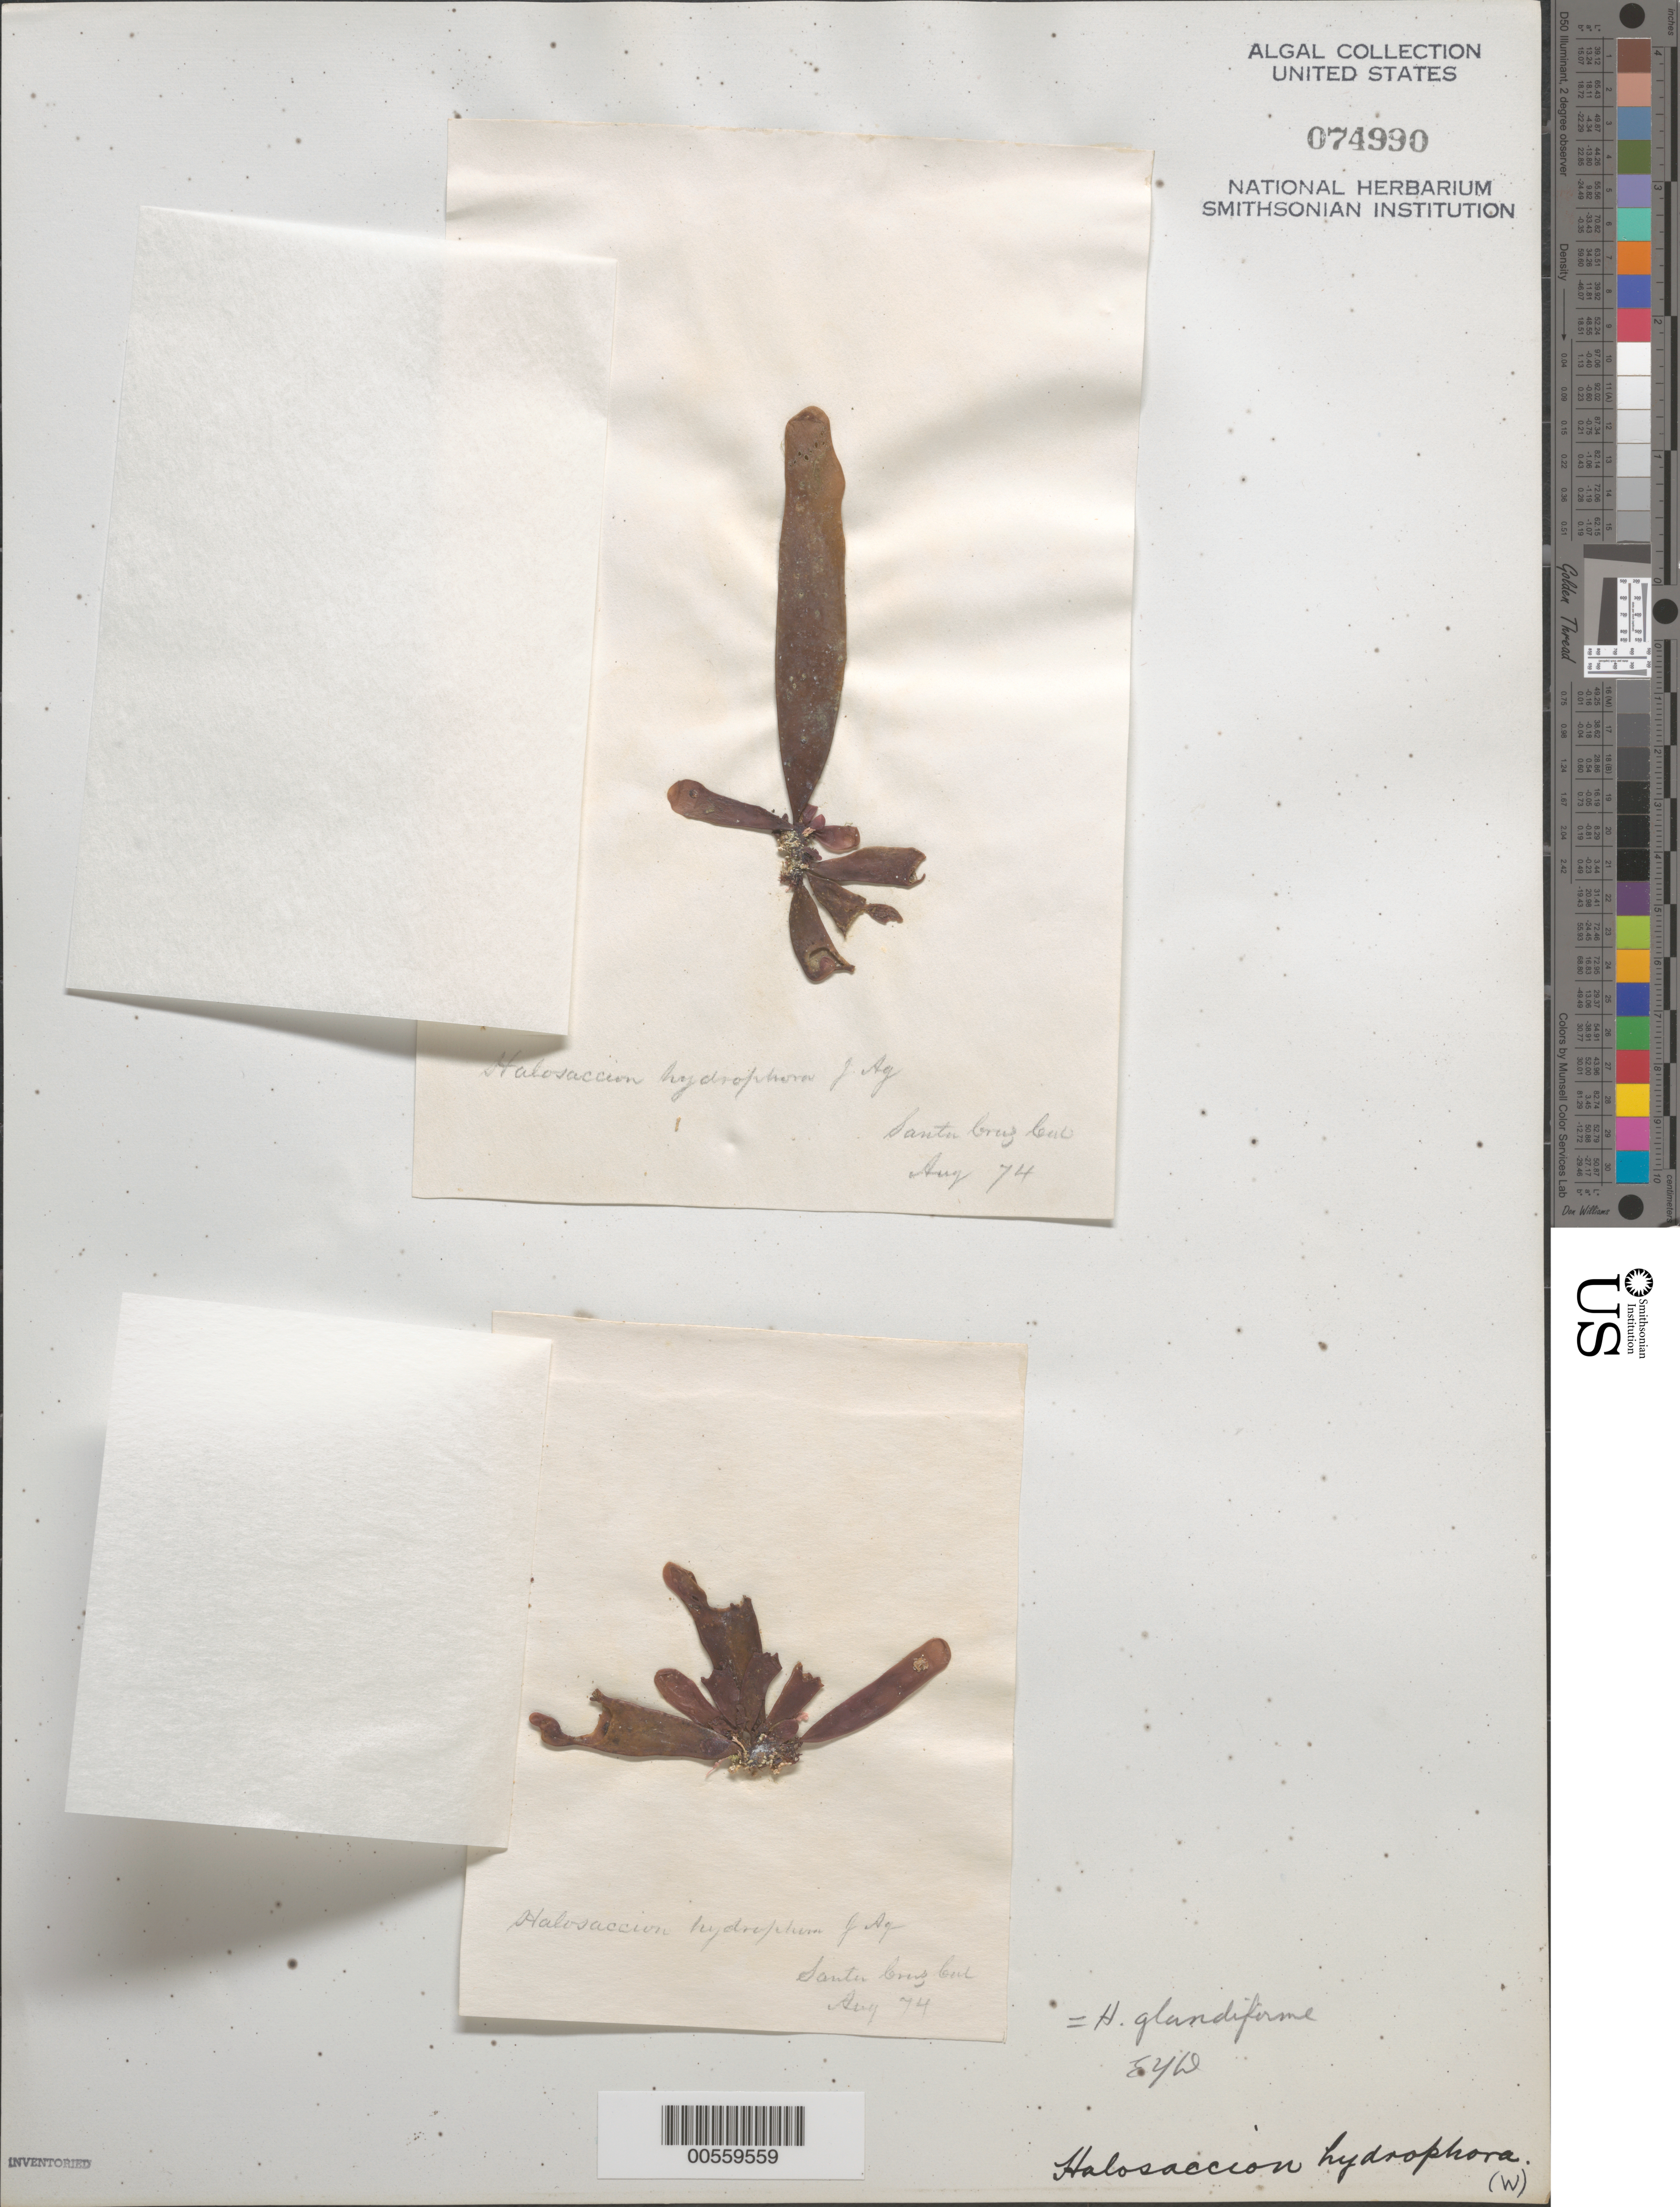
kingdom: Plantae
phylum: Rhodophyta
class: Florideophyceae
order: Palmariales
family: Palmariaceae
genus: Halosaccion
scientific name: Halosaccion glandiforme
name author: (S.G. Gmel.) Rupr.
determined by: Dawson, E. Y.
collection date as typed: Aug 1874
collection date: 1874-08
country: United States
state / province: California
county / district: Santa Cruz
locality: Santa Cruz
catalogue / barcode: US 74990